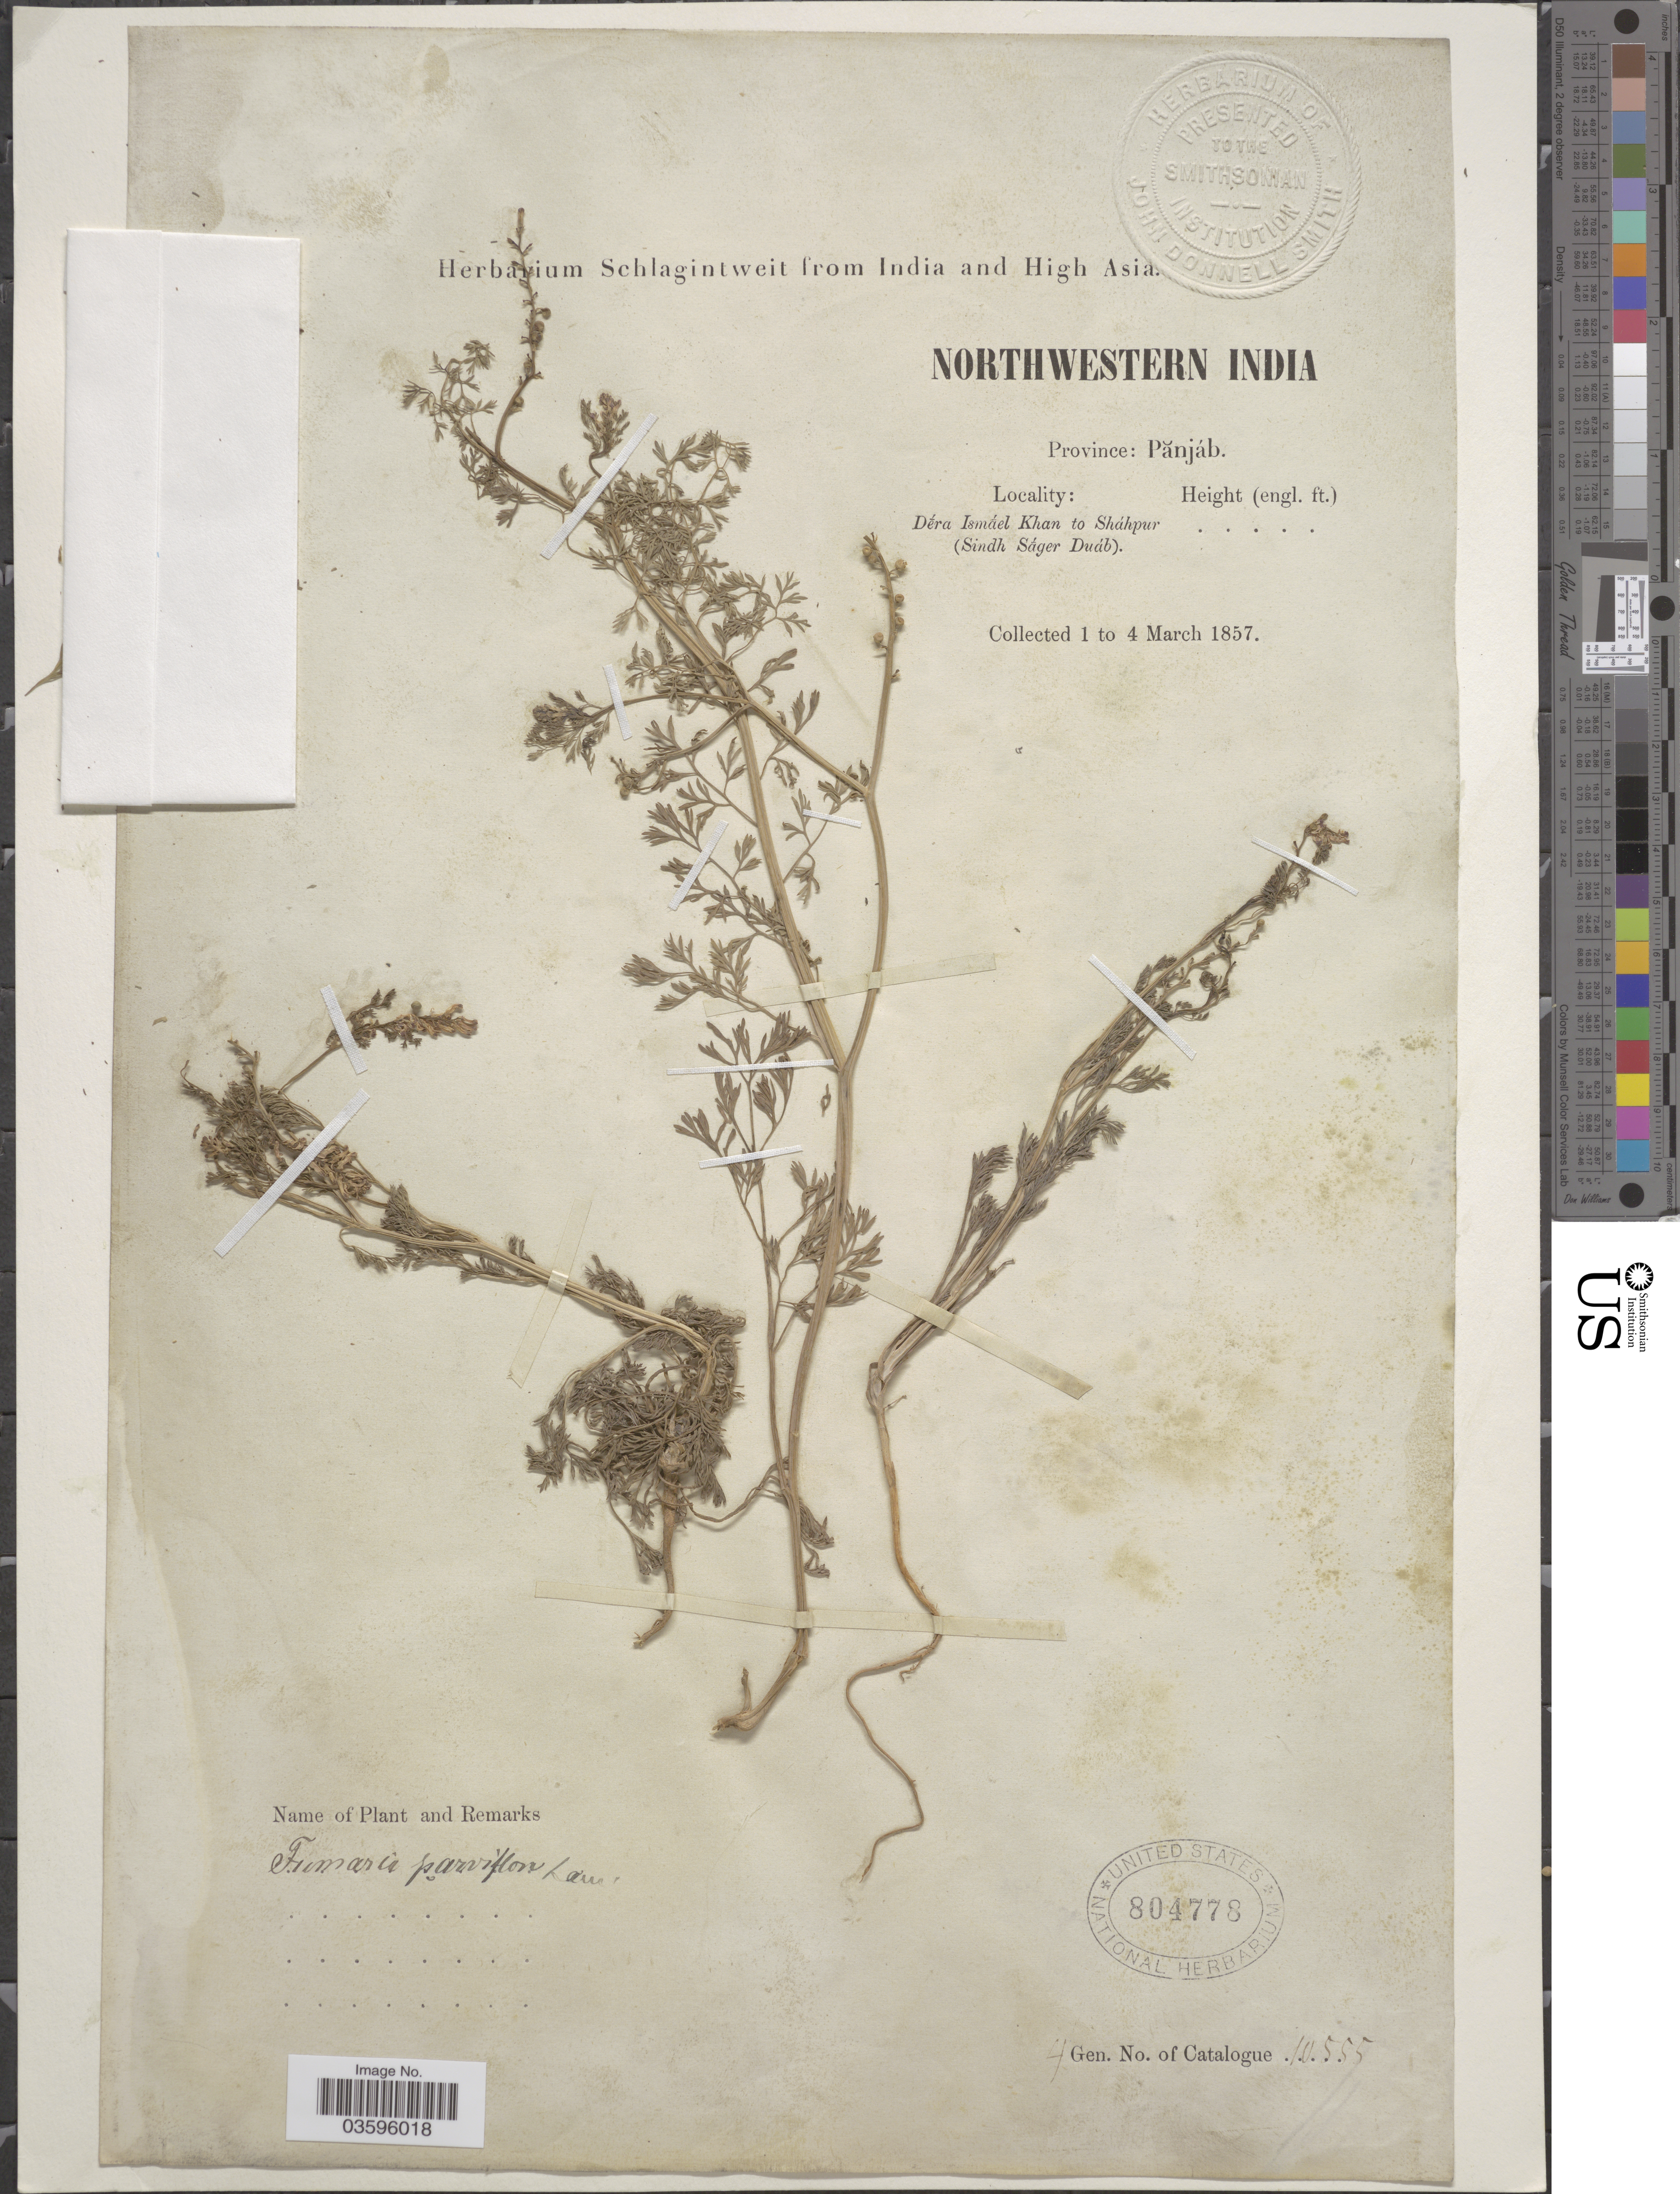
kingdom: Plantae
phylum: Tracheophyta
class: Magnoliopsida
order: Ranunculales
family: Papaveraceae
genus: Fumaria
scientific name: Fumaria parviflora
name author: Lam.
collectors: ex herb. Schlagintweit from India and High Asia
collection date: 1857-03-01/1857-03-04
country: India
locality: Northwestern India. Province: Pănjáb. Déra Ismáel Khan to Sháhpur (Sindh Ságer Duáb).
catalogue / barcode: US 804778